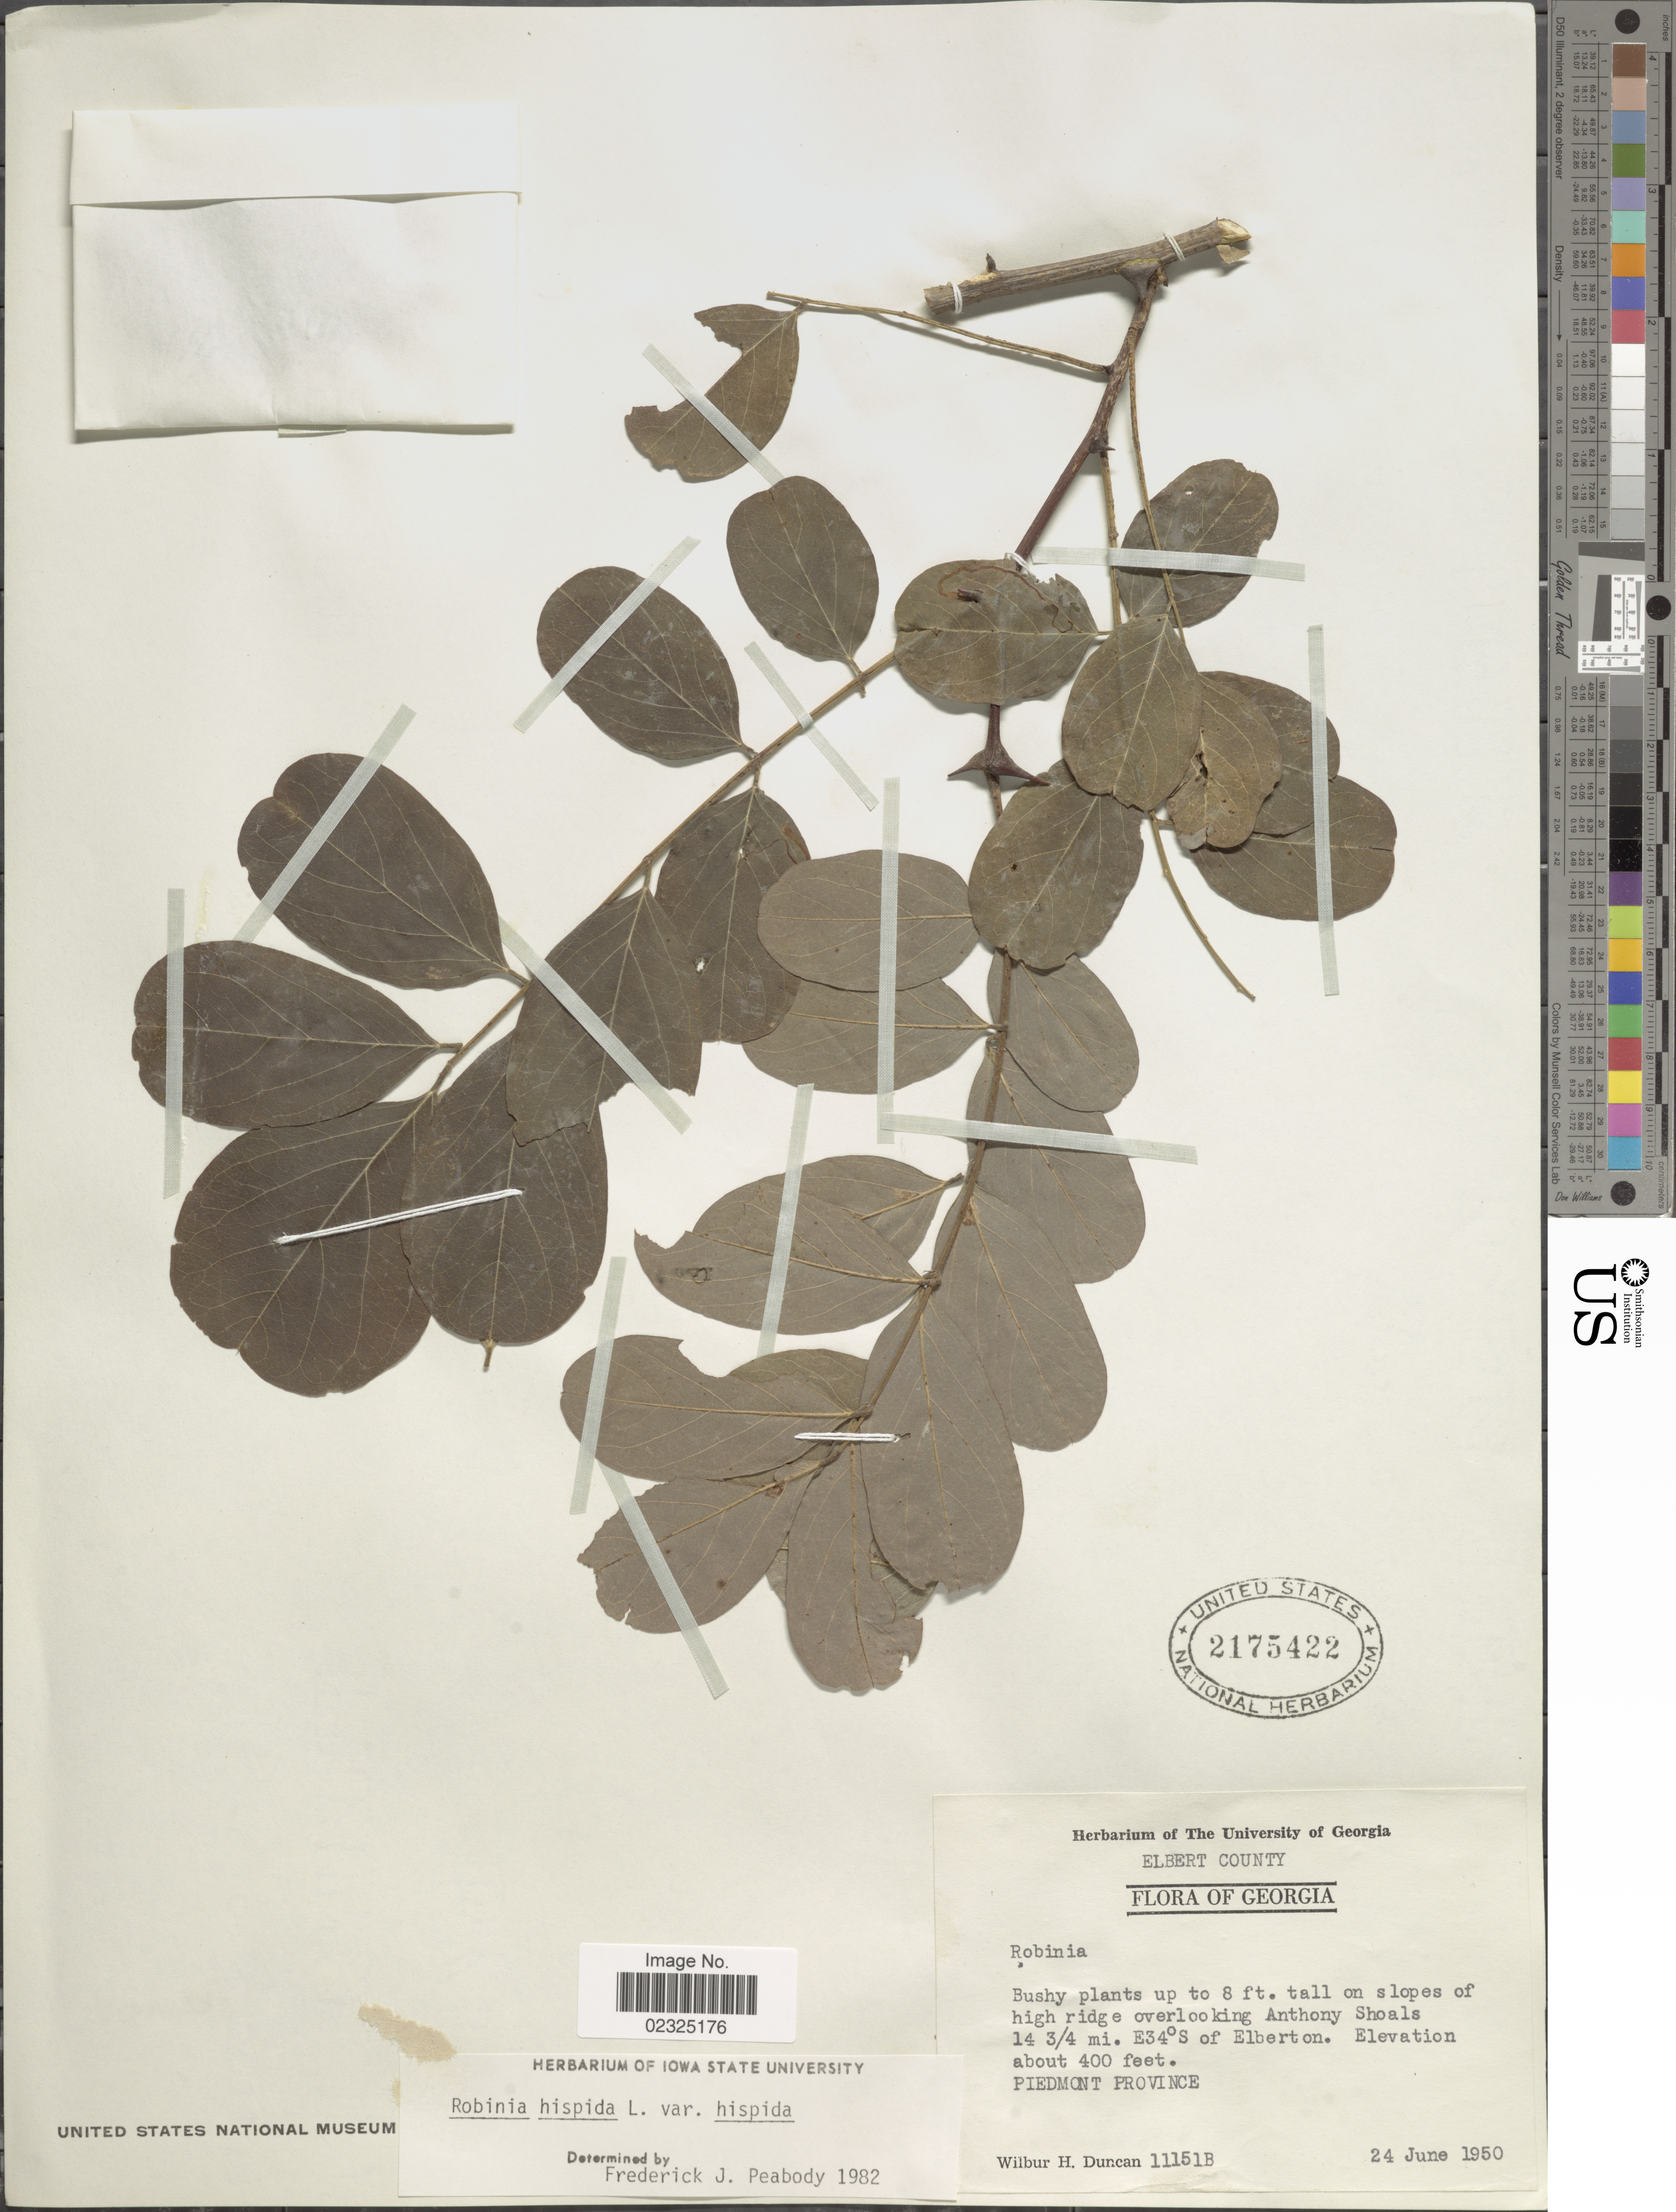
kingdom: Plantae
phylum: Tracheophyta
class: Magnoliopsida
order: Fabales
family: Fabaceae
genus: Robinia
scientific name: Robinia hispida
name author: L.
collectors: W. H. Duncan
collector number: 11151B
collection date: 1950-06-24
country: United States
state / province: Georgia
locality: Elbert County, on slopes of high ridge overlooking Anthony Shoals 14 3/4 mi. E34 degrees S of Elberton, Piedmont Province.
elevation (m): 122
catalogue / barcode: US 2175422